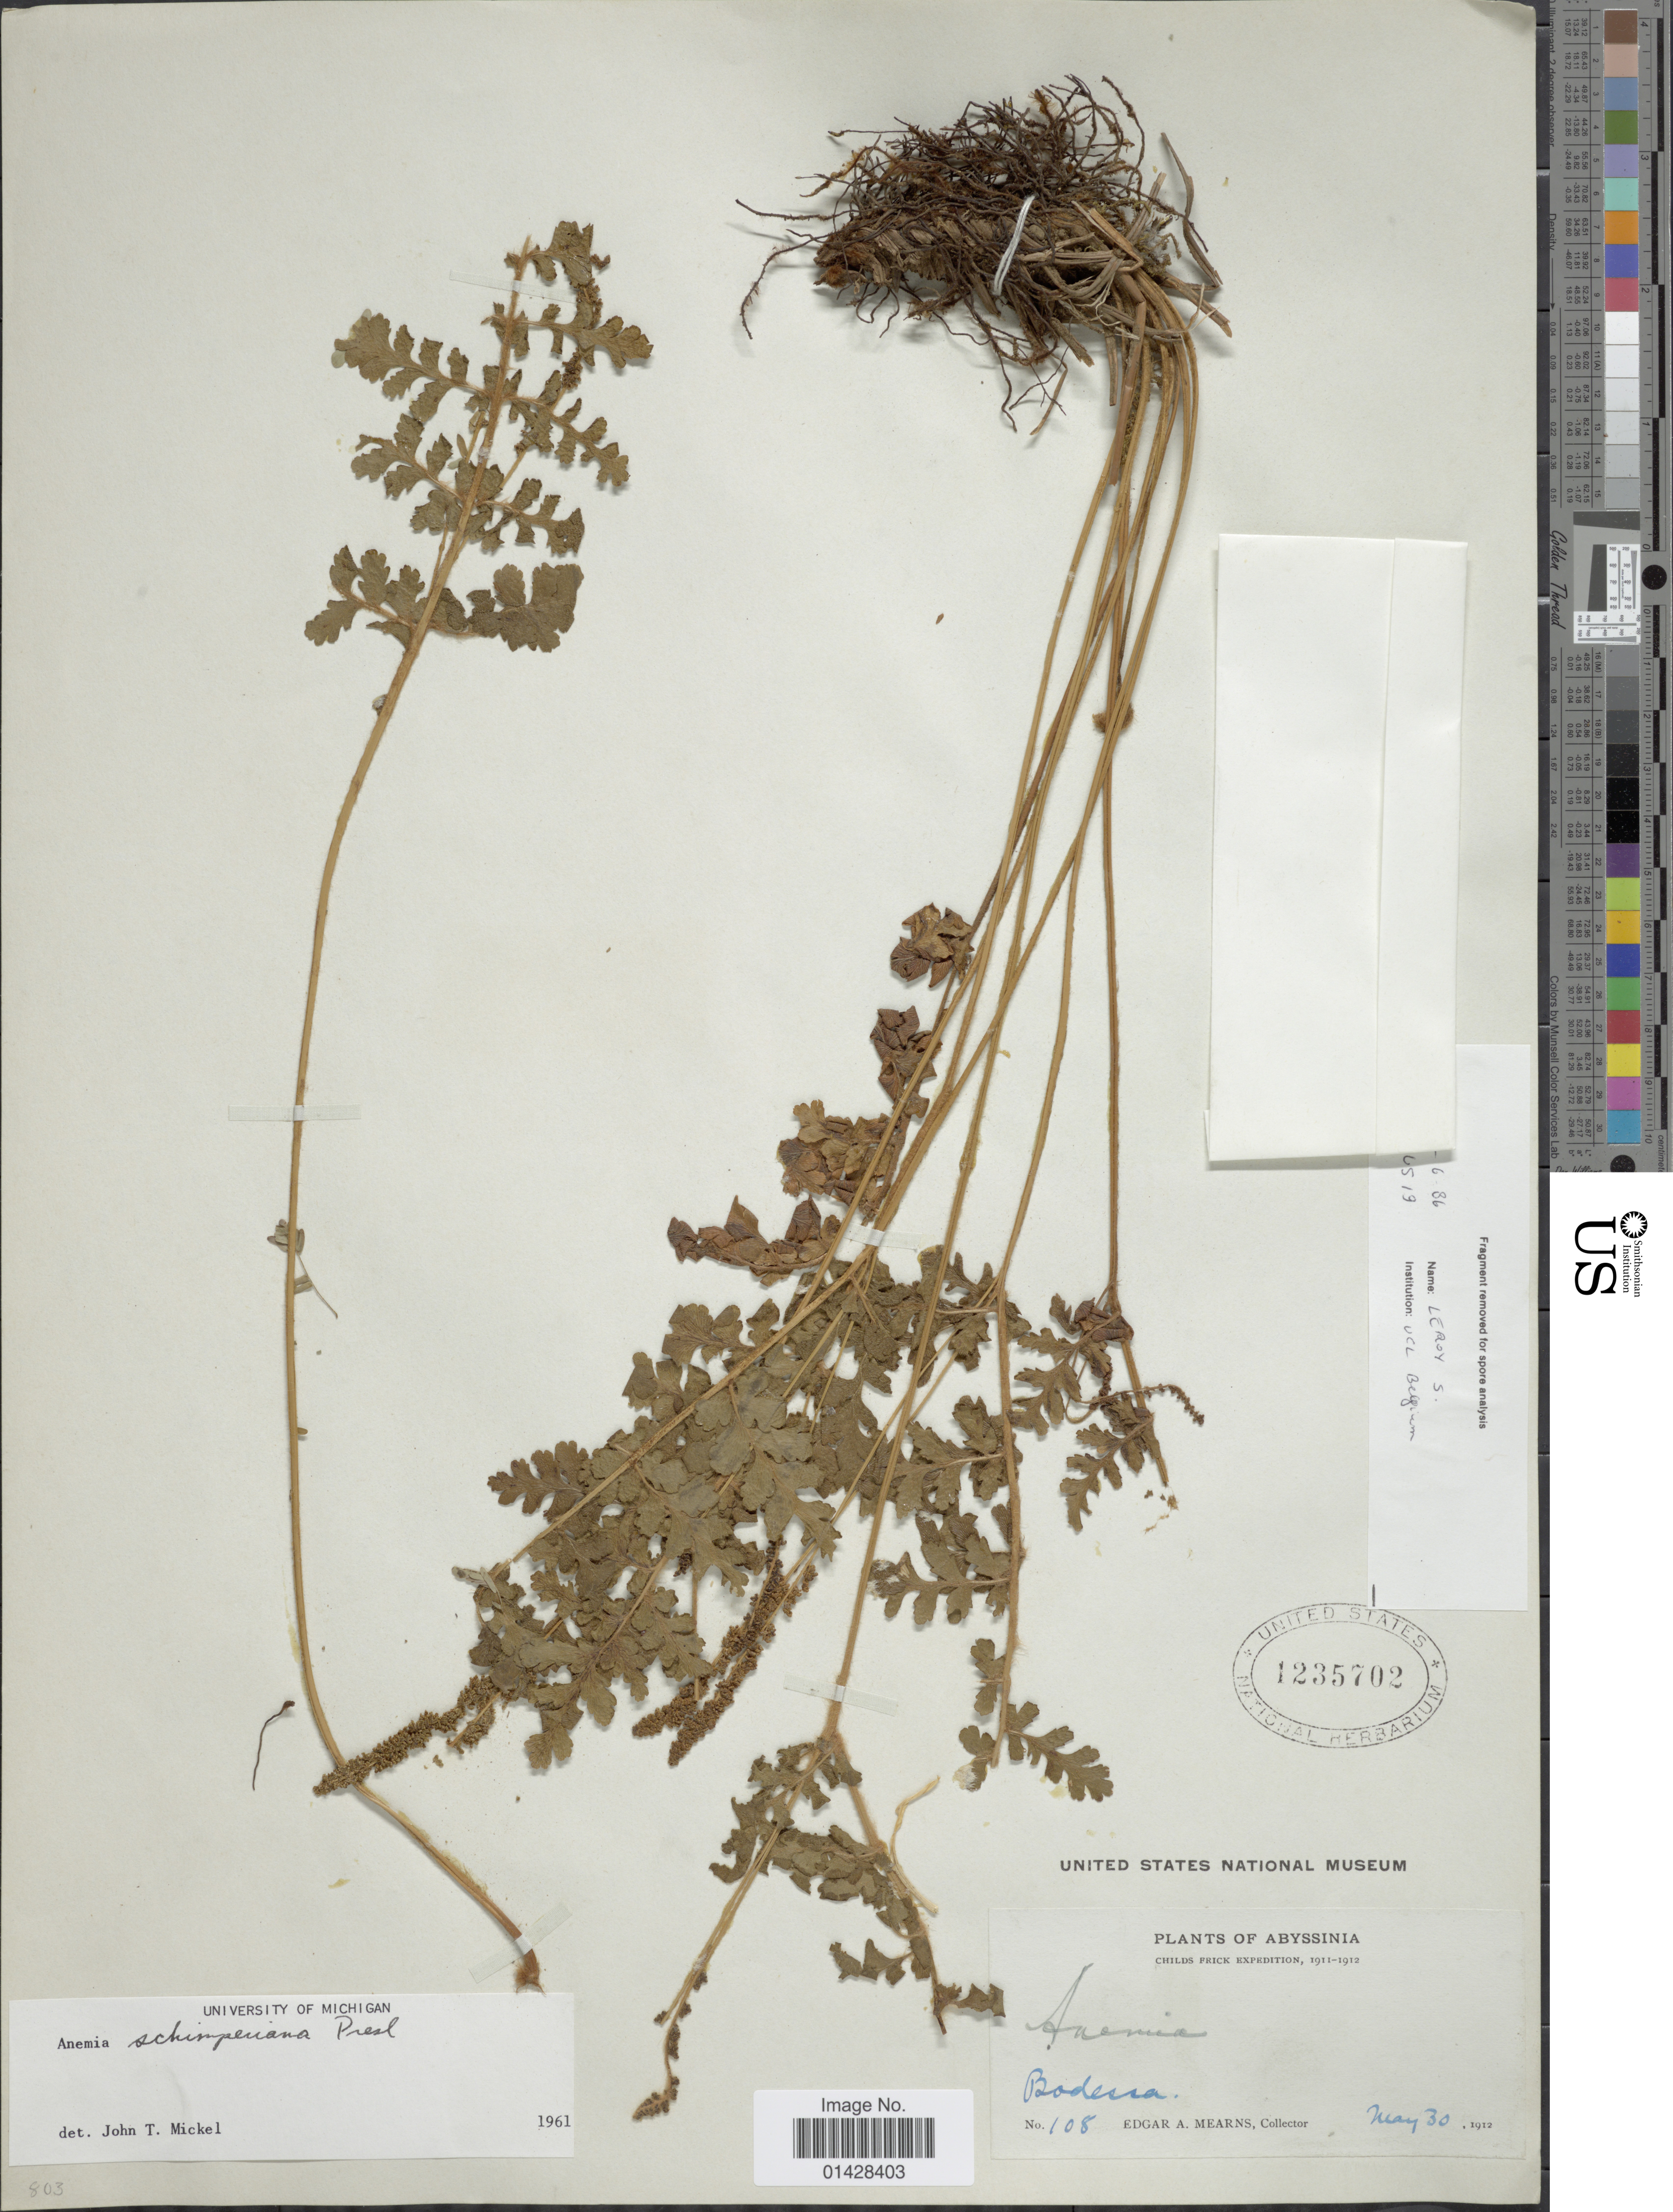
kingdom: Plantae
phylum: Tracheophyta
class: Polypodiopsida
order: Schizaeales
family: Anemiaceae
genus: Anemia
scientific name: Anemia schimperiana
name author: C. Presl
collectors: E. A. Mearns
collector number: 108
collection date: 1912-05-30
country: Eritrea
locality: Abyssinia, Bodessa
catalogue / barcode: US 1235702